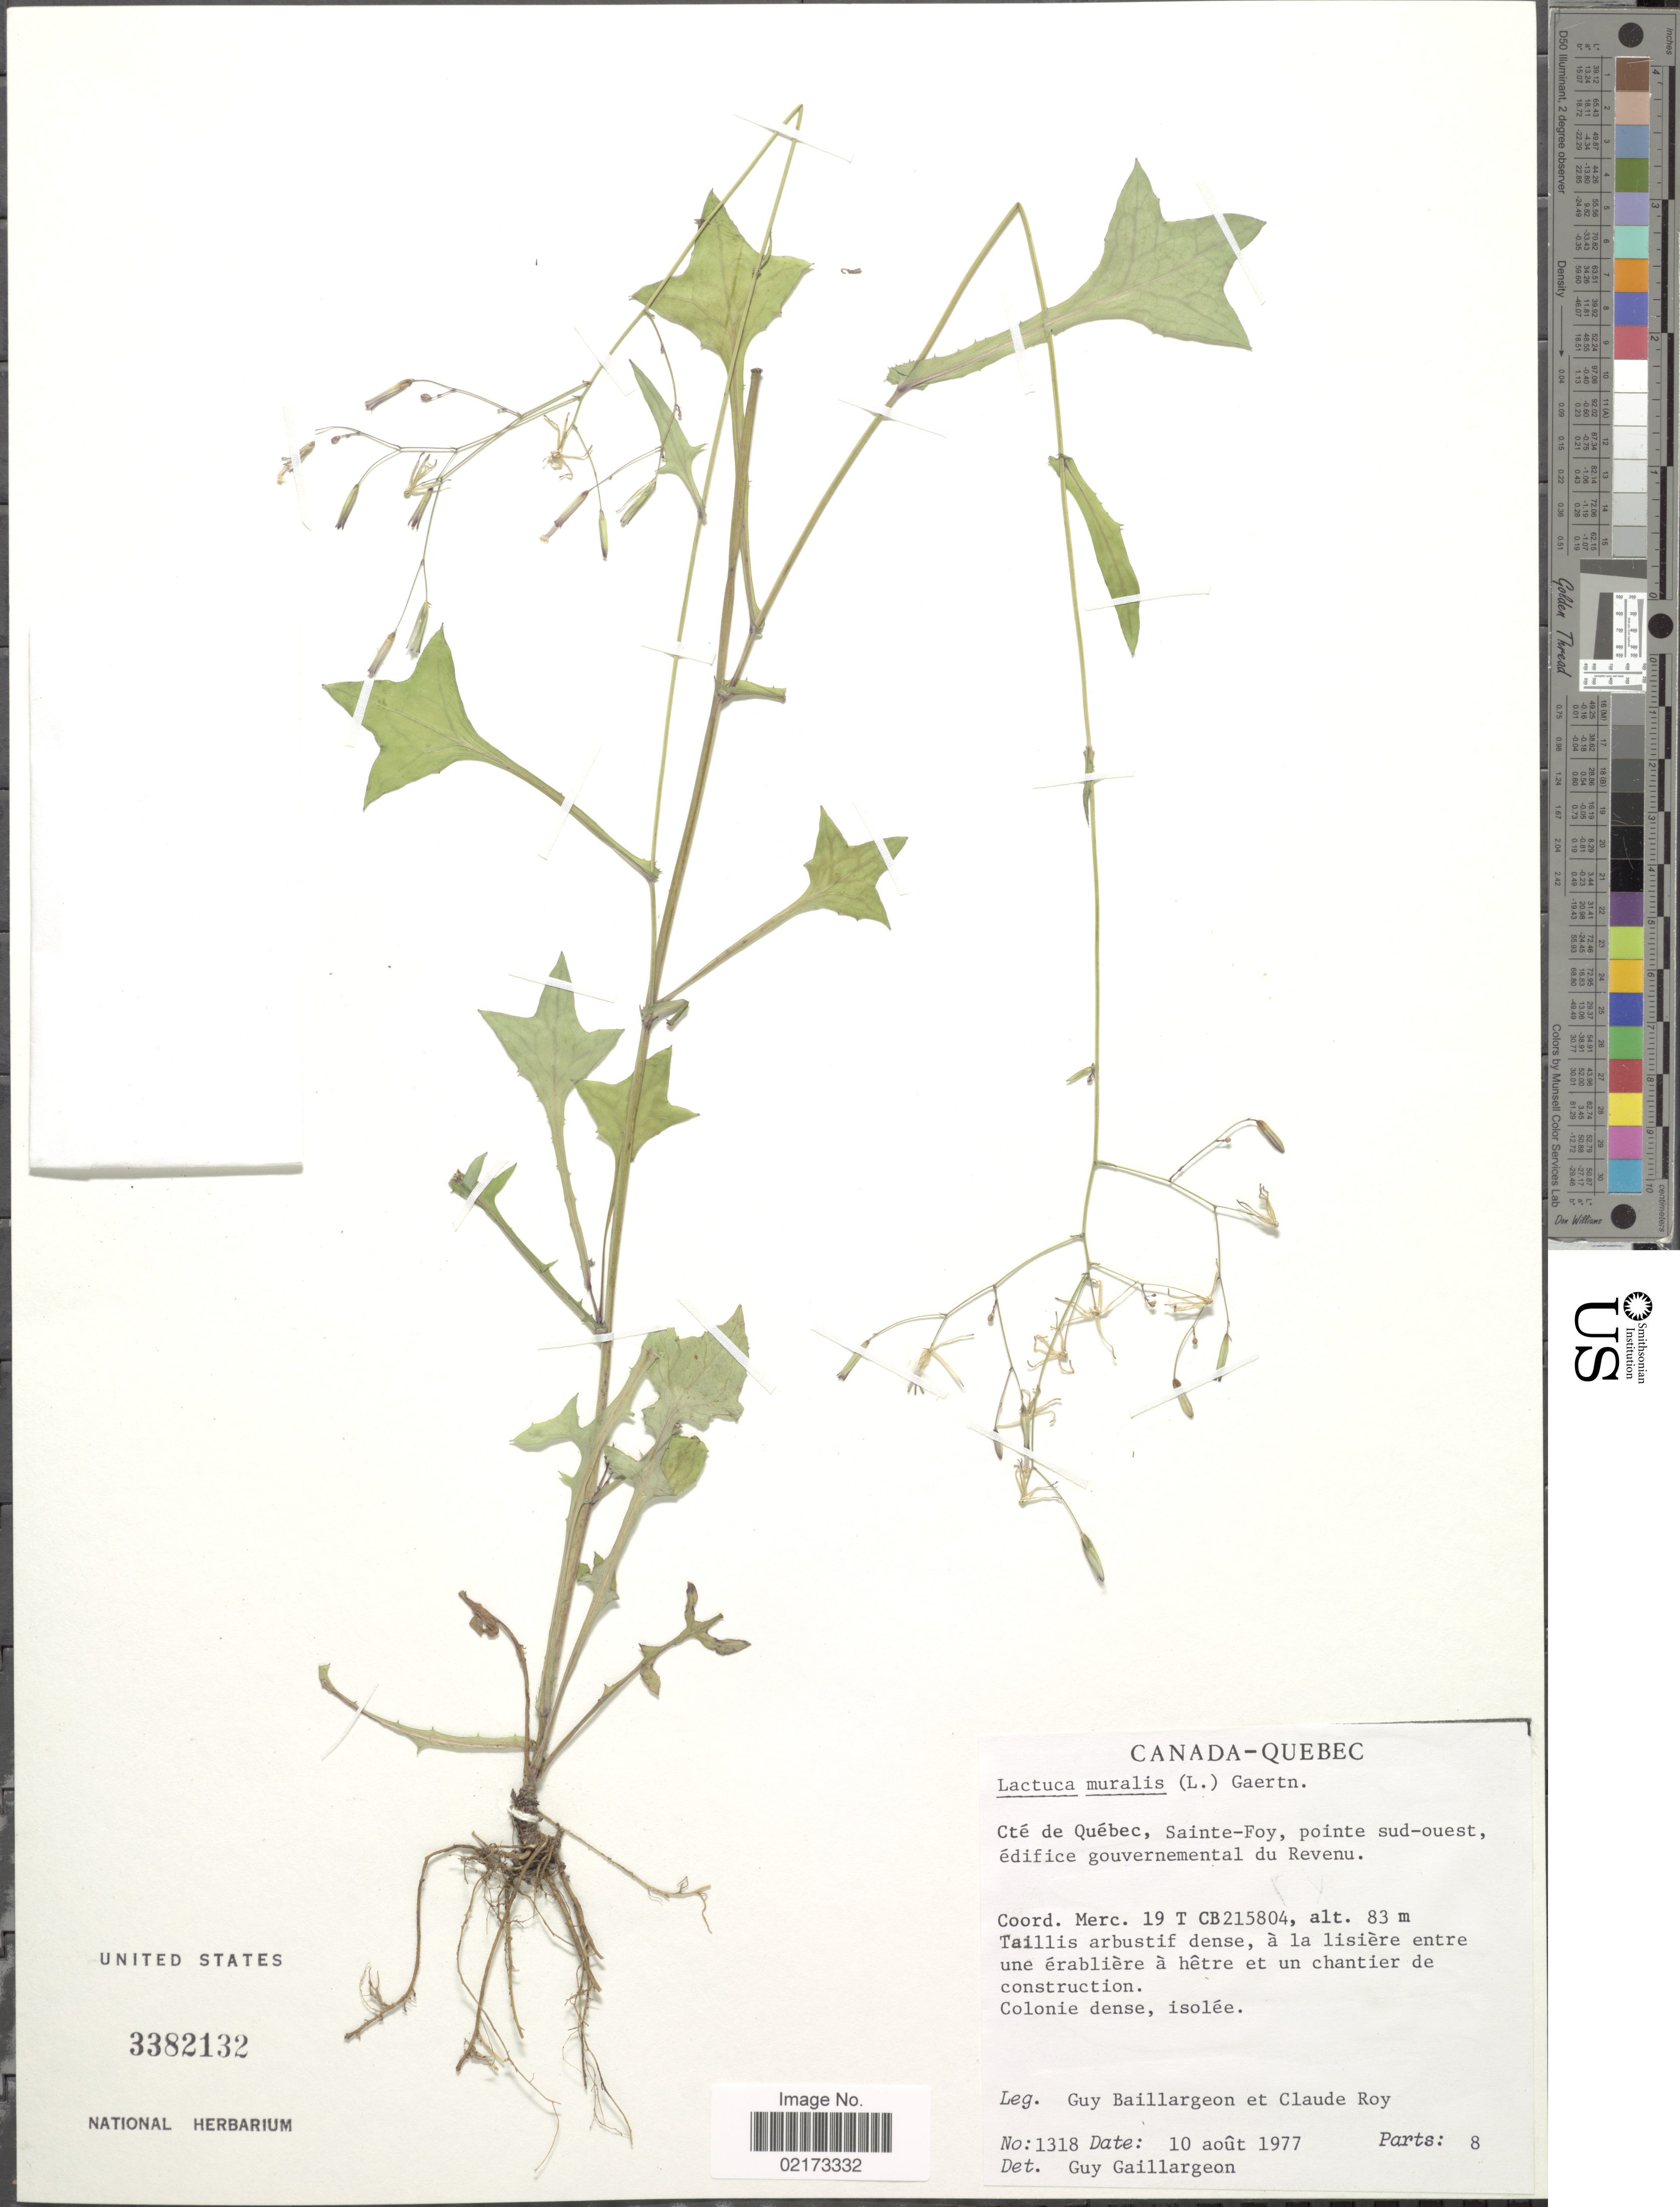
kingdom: Plantae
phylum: Tracheophyta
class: Magnoliopsida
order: Asterales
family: Asteraceae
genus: Lactuca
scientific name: Lactuca muralis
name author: (L.) Gaertn.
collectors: G. Baillargeon & C. Roy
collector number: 1318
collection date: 1977-08-10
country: Canada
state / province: Quebec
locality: Cte de Quebec, Sainte-Foy, pointe sud-ouest, edifice gouvernemental du Revenu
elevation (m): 83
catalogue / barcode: US 3382132